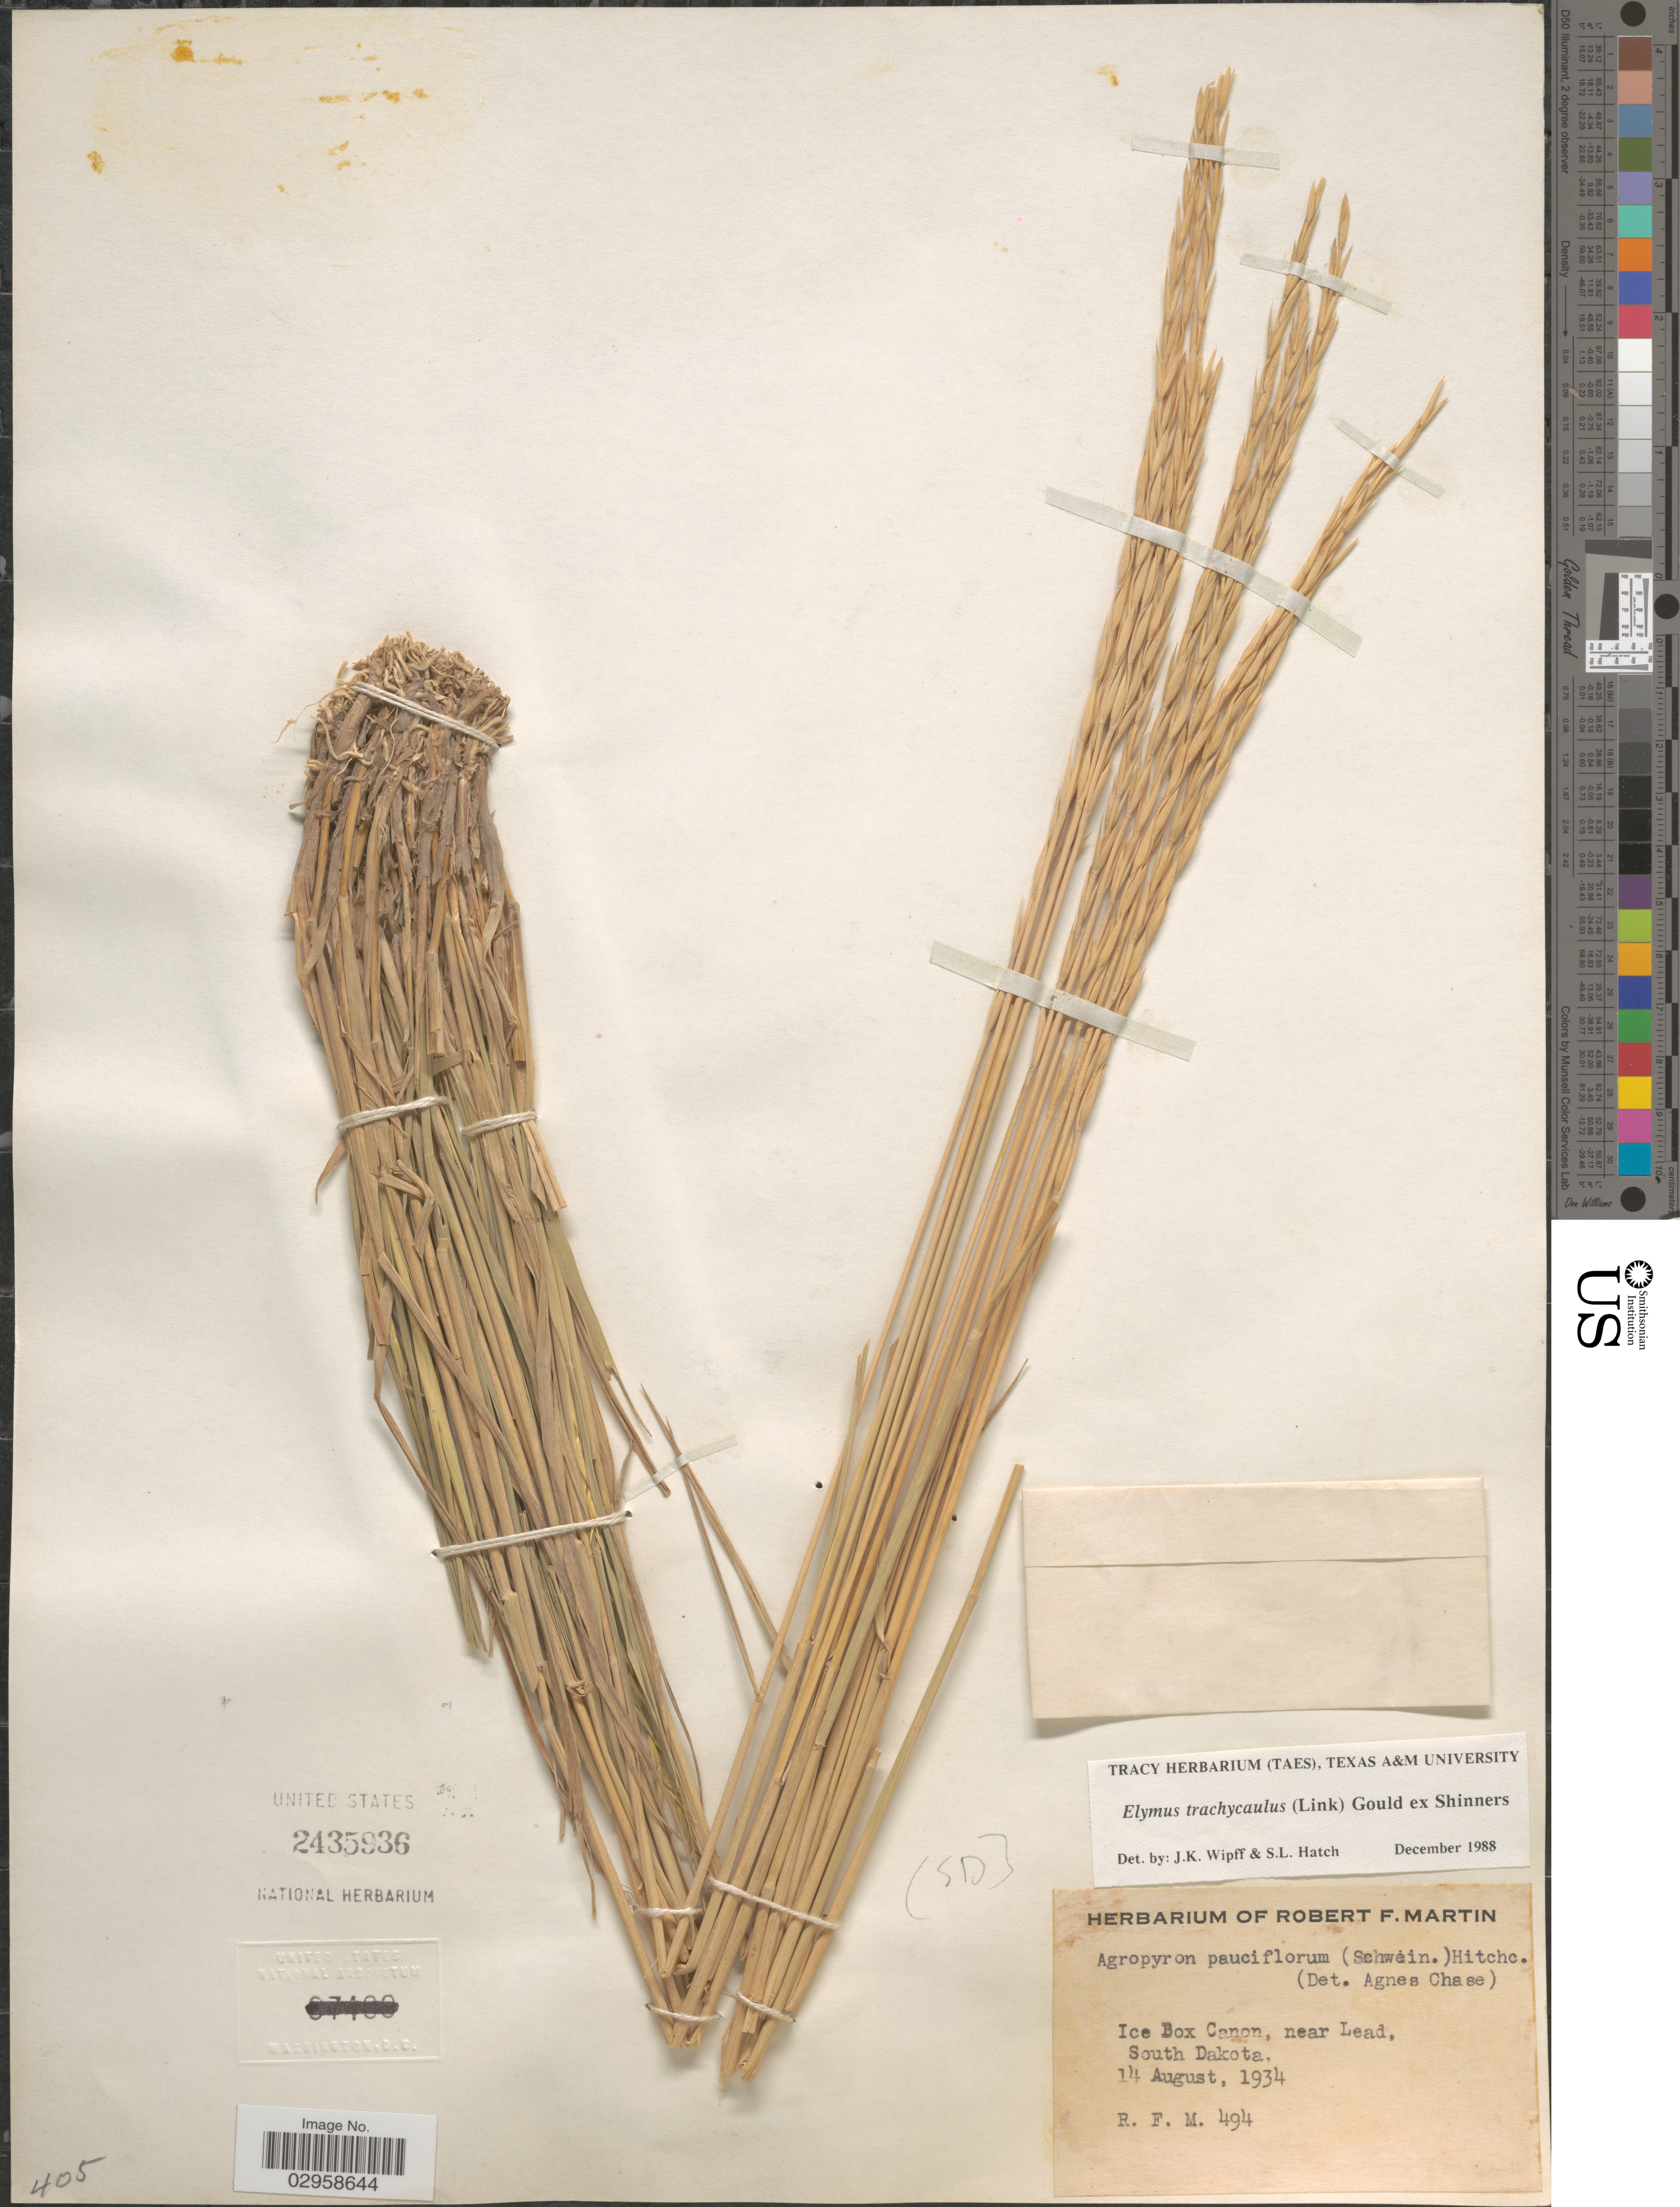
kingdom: Plantae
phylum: Tracheophyta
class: Liliopsida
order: Poales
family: Poaceae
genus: Elymus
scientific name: Elymus trachycaulus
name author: (Link) Gould ex Shinners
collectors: R. F. Martin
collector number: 494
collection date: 1934-08-14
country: United States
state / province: South Dakota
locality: Ice Box Canon, near Lead.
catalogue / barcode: US 2435936